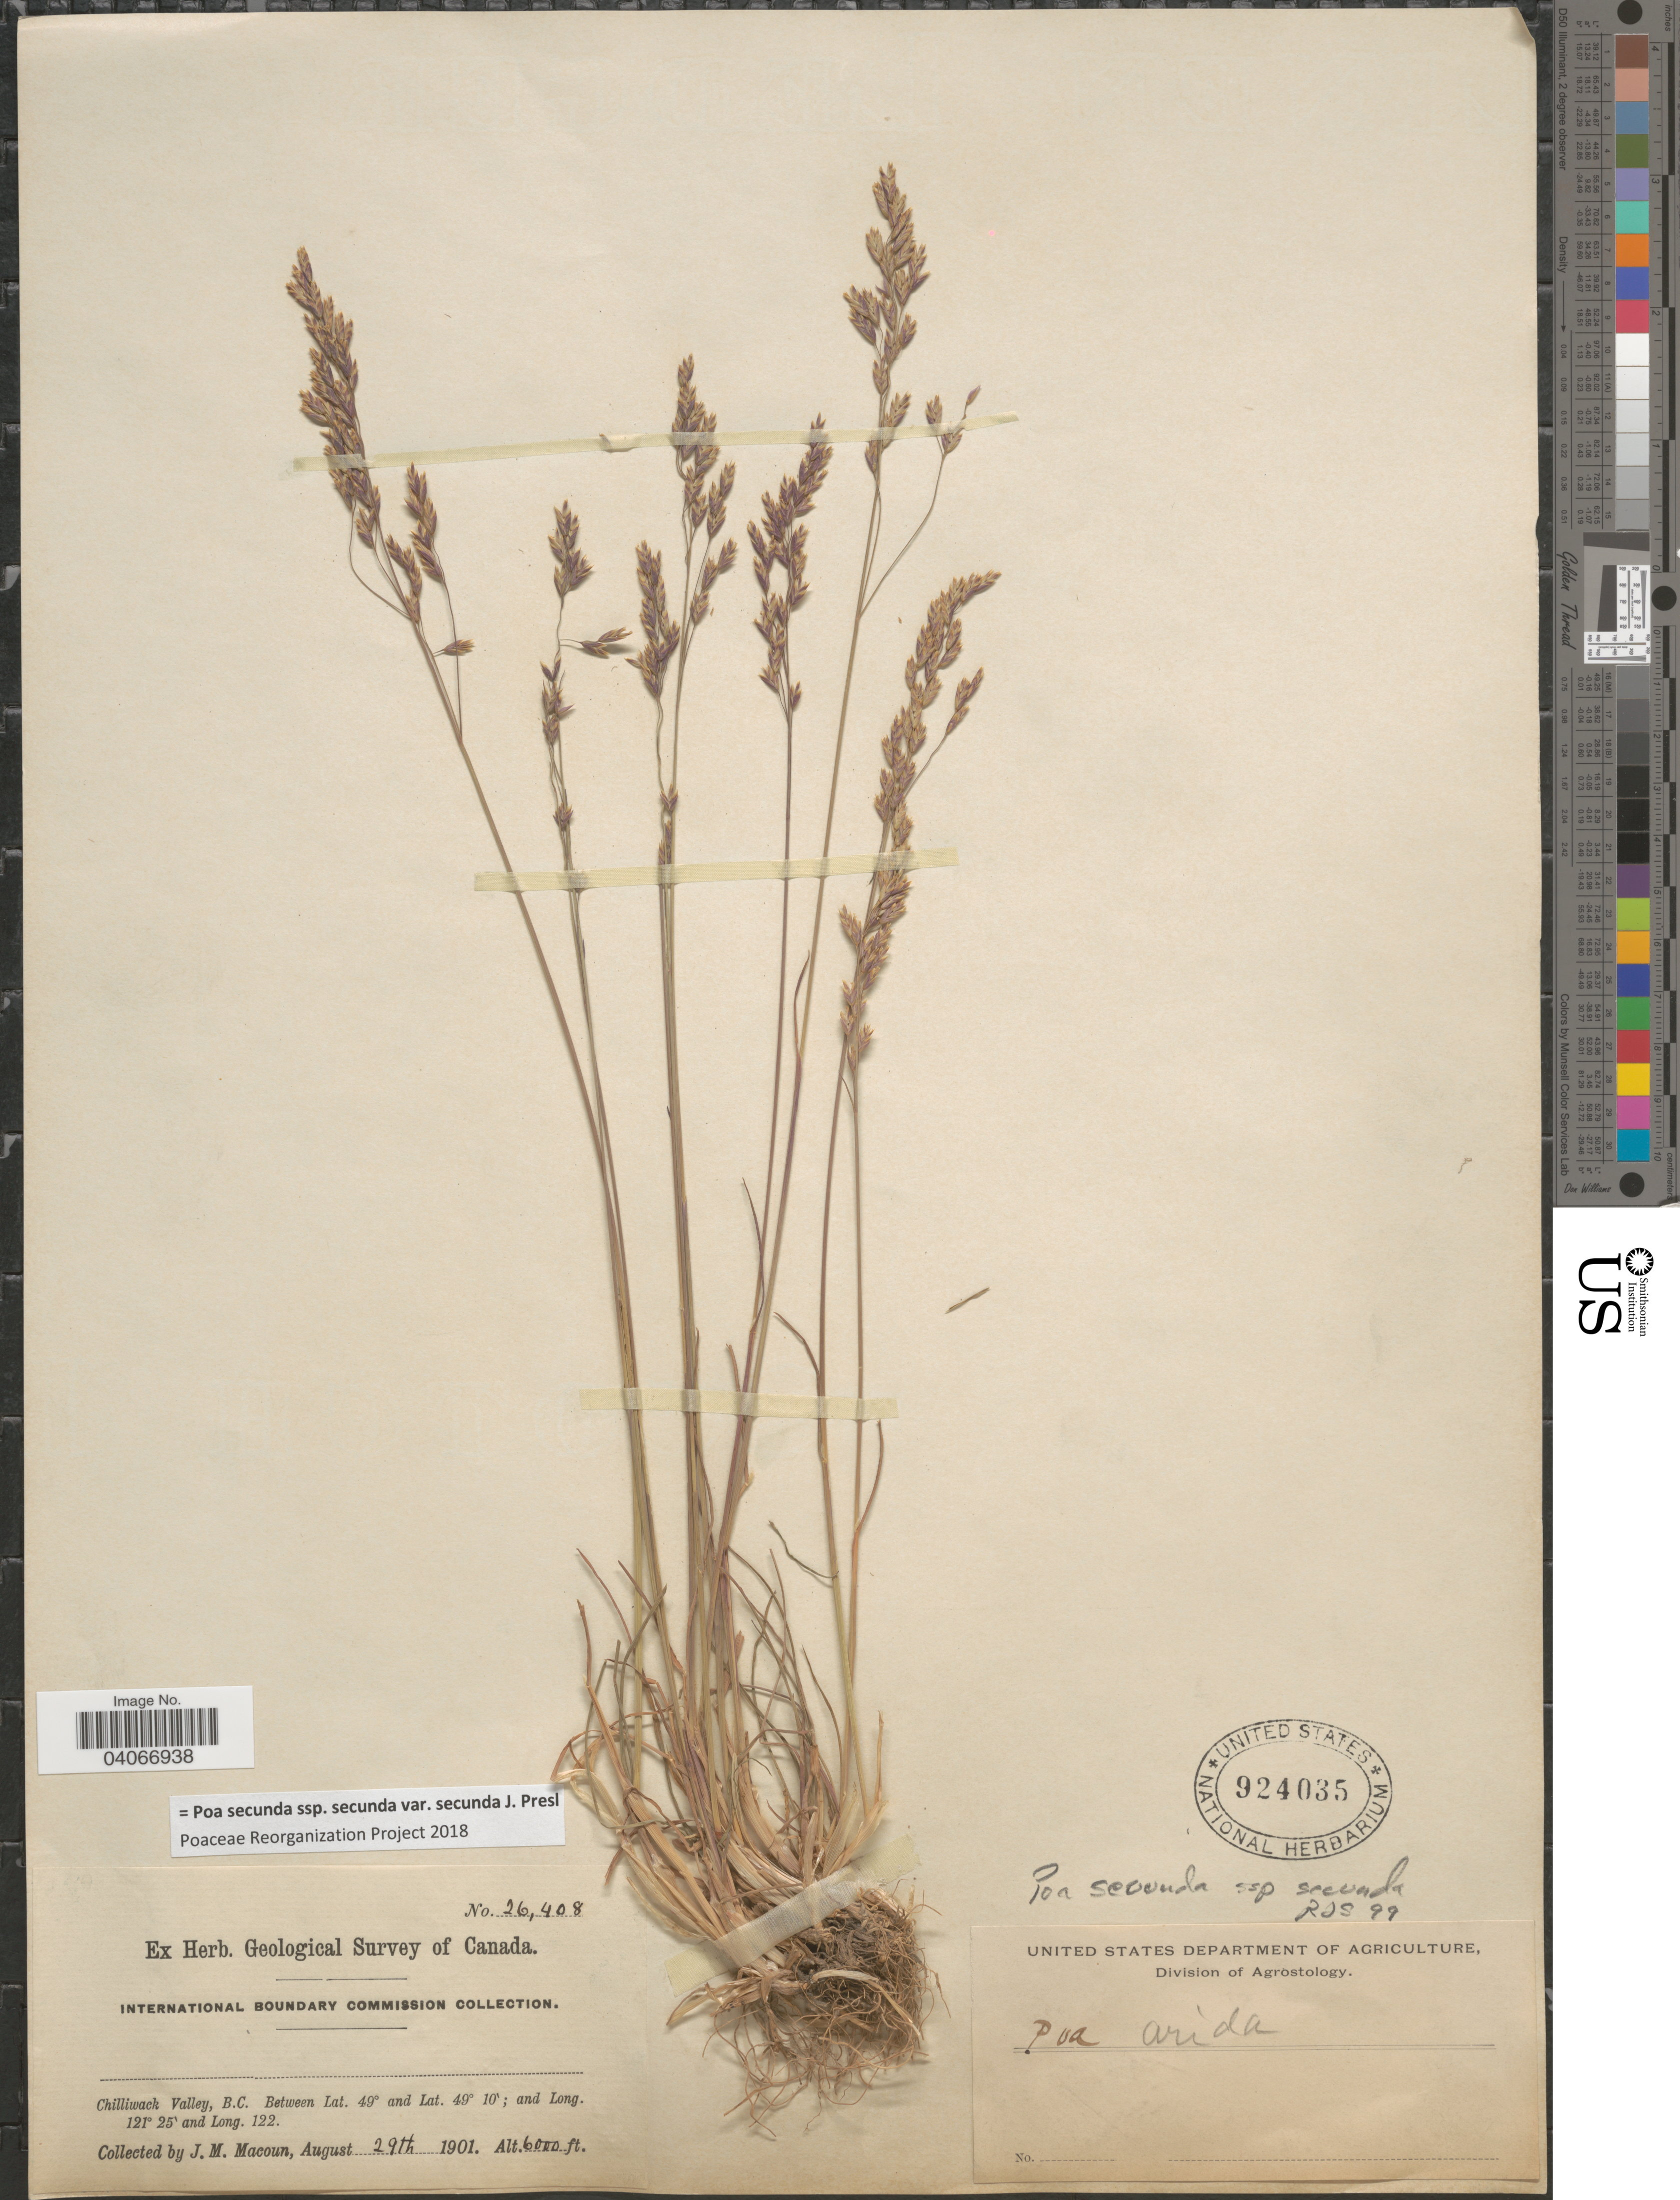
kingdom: Plantae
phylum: Tracheophyta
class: Liliopsida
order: Poales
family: Poaceae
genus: Poa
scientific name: Poa secunda subsp. secunda var. secunda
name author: J. Presl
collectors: J. M. Macoun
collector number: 26408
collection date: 1901-08-29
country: Canada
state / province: British Columbia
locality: Chilliwack Valley. Herb. Geological Survey of Canada.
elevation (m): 1829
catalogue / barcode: US 924035